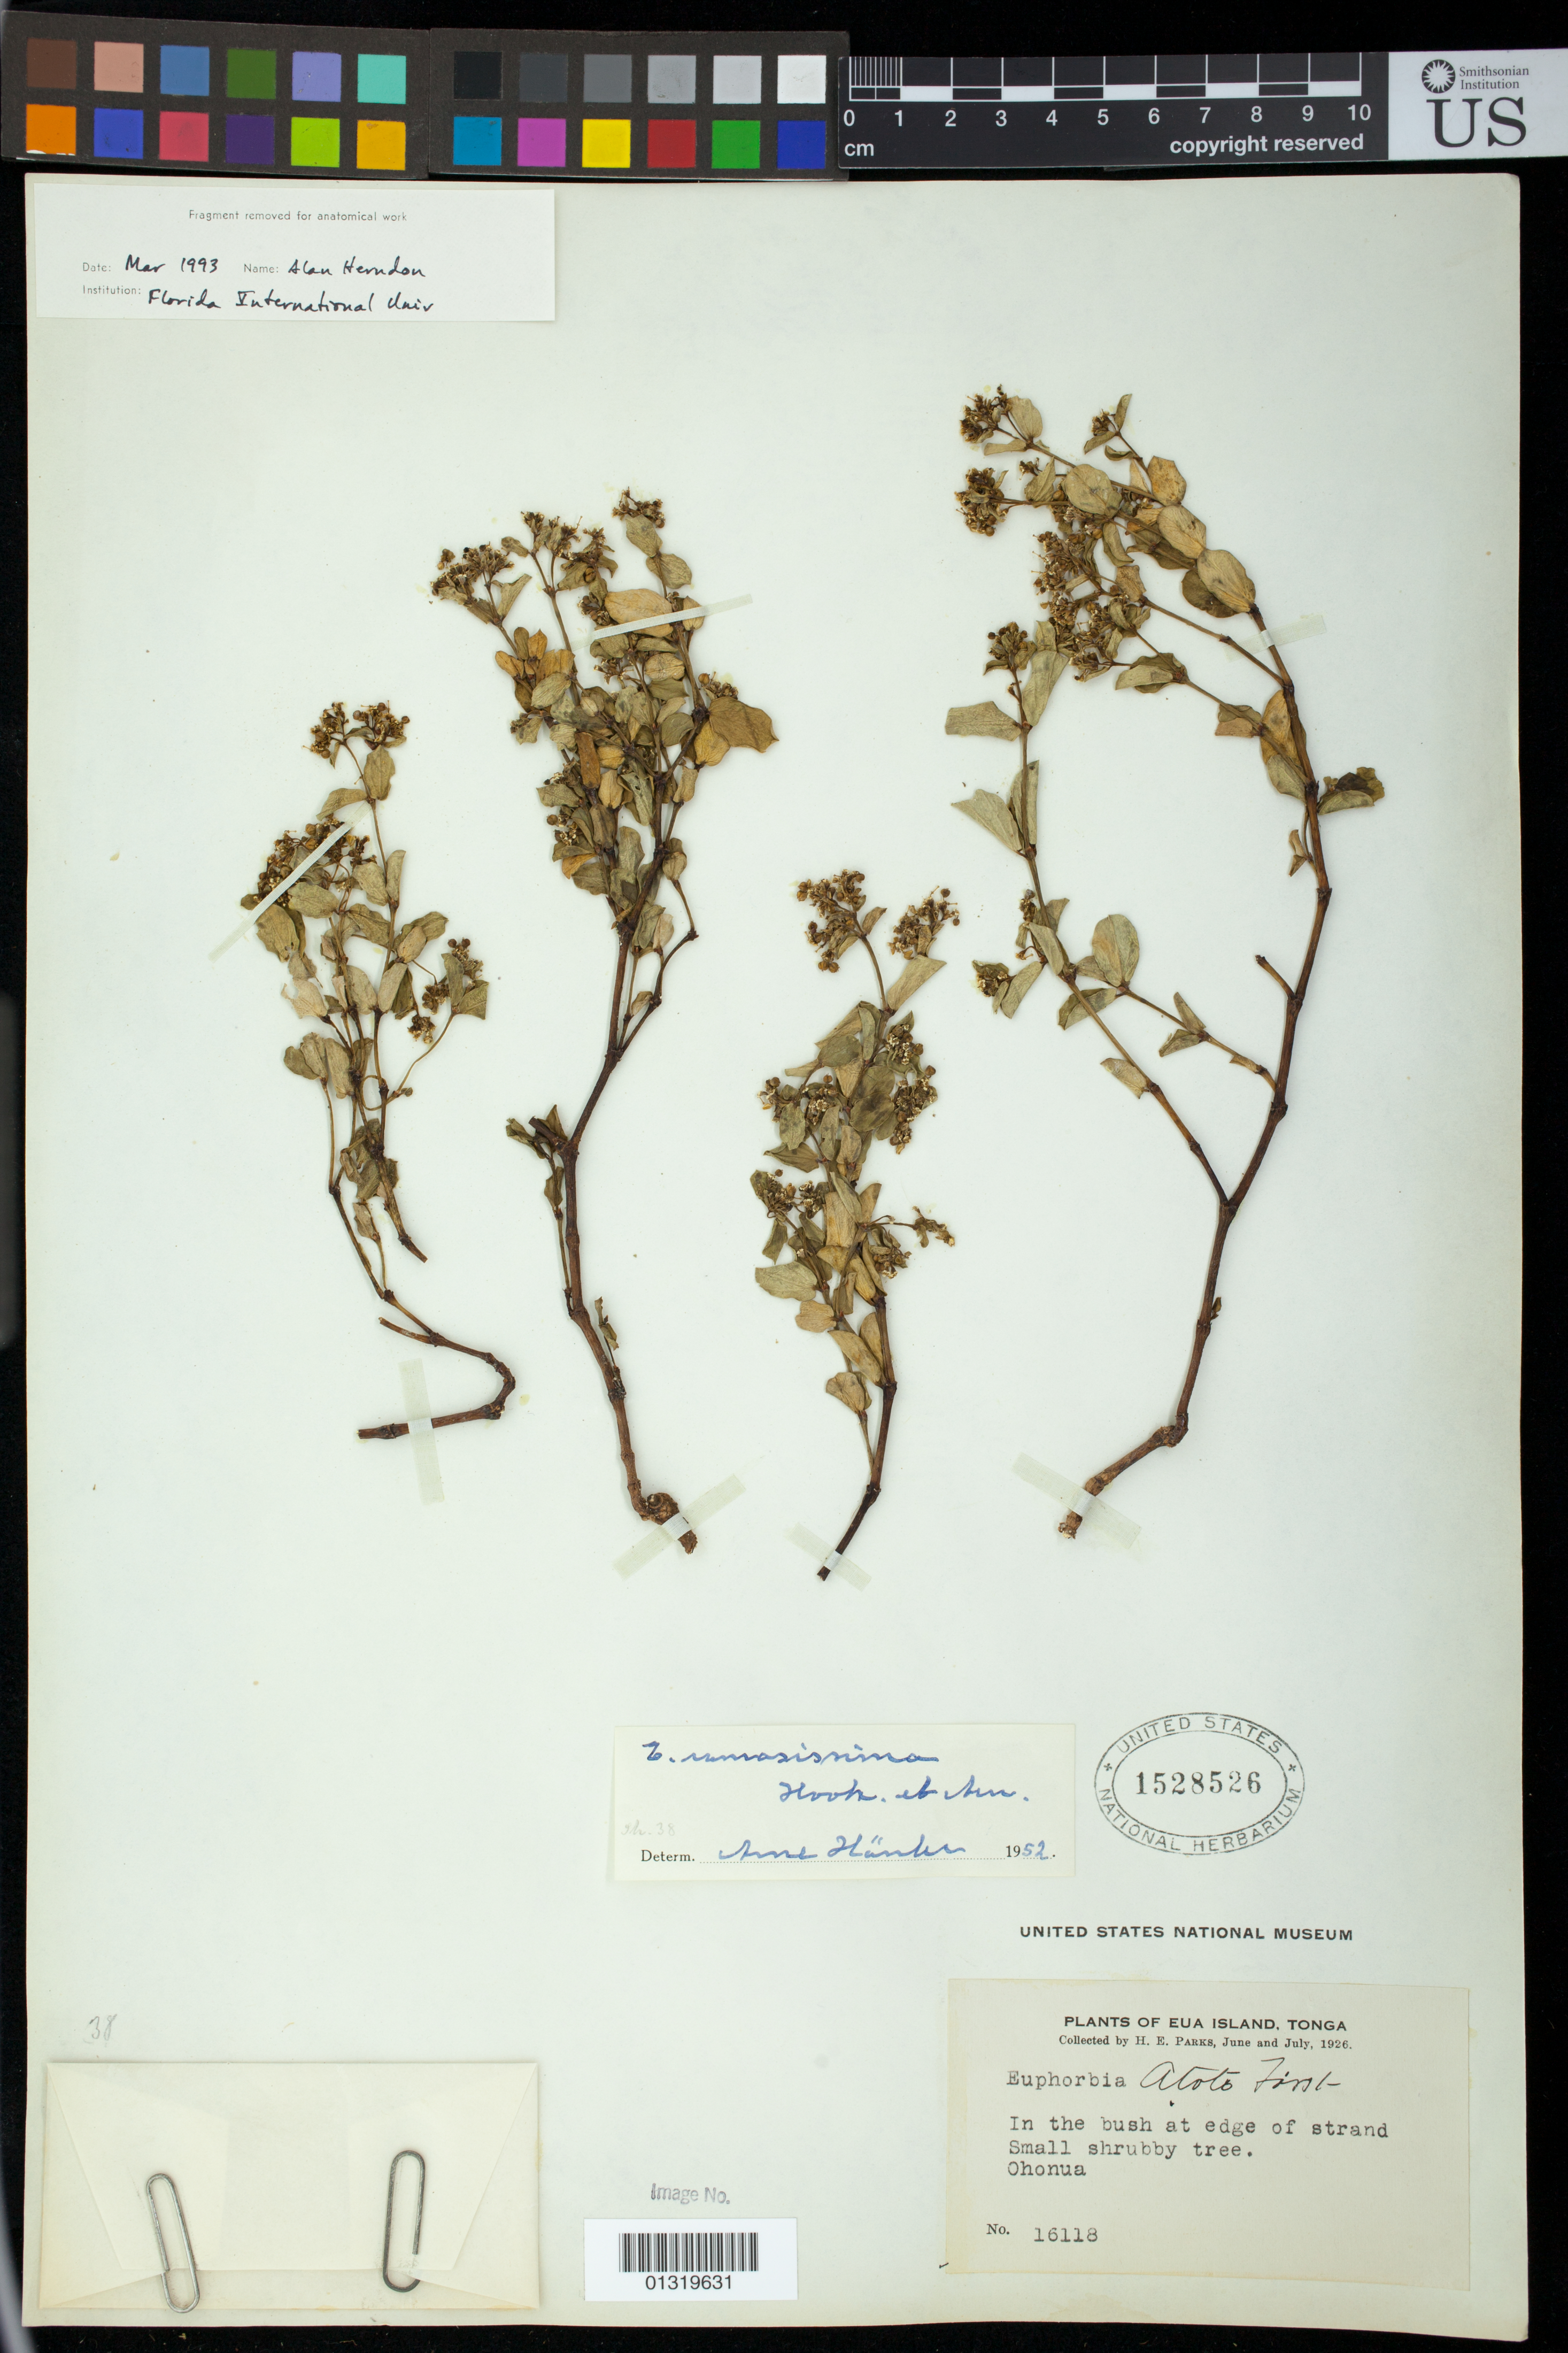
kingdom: Plantae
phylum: Tracheophyta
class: Magnoliopsida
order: Malpighiales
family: Euphorbiaceae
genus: Euphorbia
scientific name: Euphorbia sparrmannii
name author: Boiss.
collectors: H. E. Parks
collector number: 16118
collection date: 1926-06/1926-07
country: Tonga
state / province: Eua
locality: Ohonua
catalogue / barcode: US 1528526